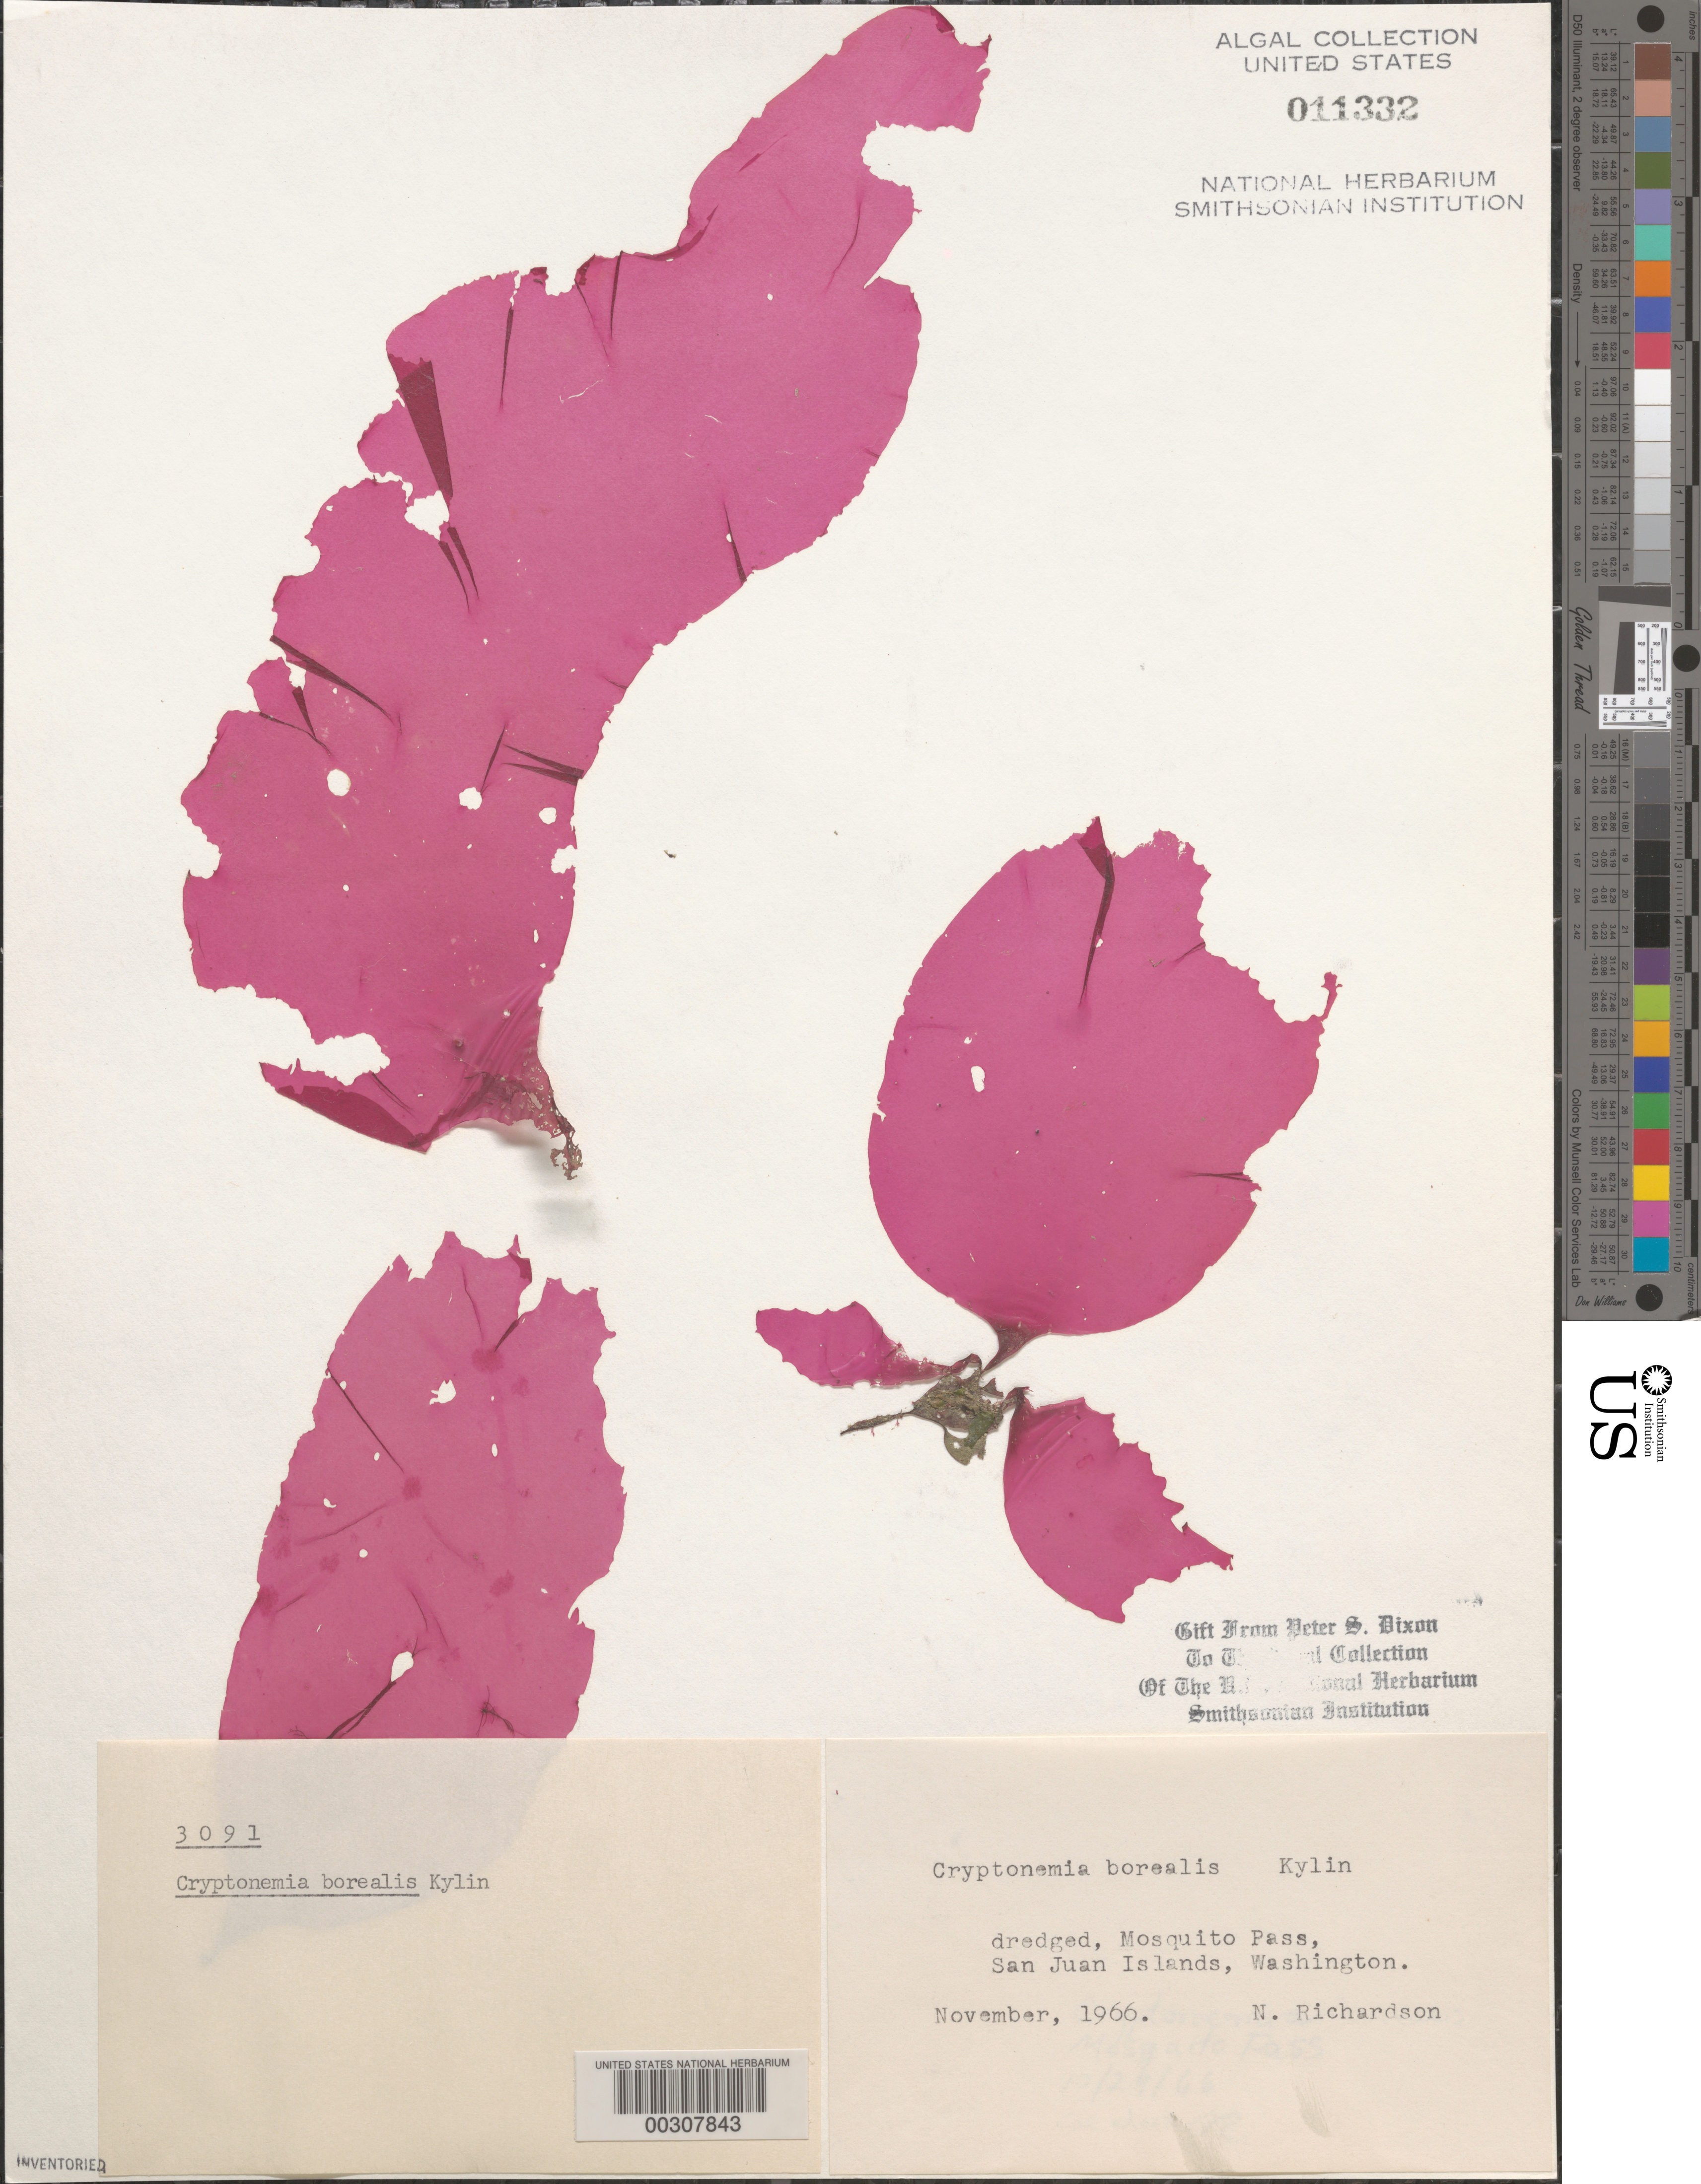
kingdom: Plantae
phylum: Rhodophyta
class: Florideophyceae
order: Halymeniales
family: Halymeniaceae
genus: Cryptonemia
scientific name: Cryptonemia borealis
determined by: Dixon, P. S.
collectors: N. Richardson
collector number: PSD 3091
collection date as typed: Nov 1966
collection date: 1966-11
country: United States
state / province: Washington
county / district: San Juan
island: San Juan Island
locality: Mosquito Pass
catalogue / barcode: US 11332